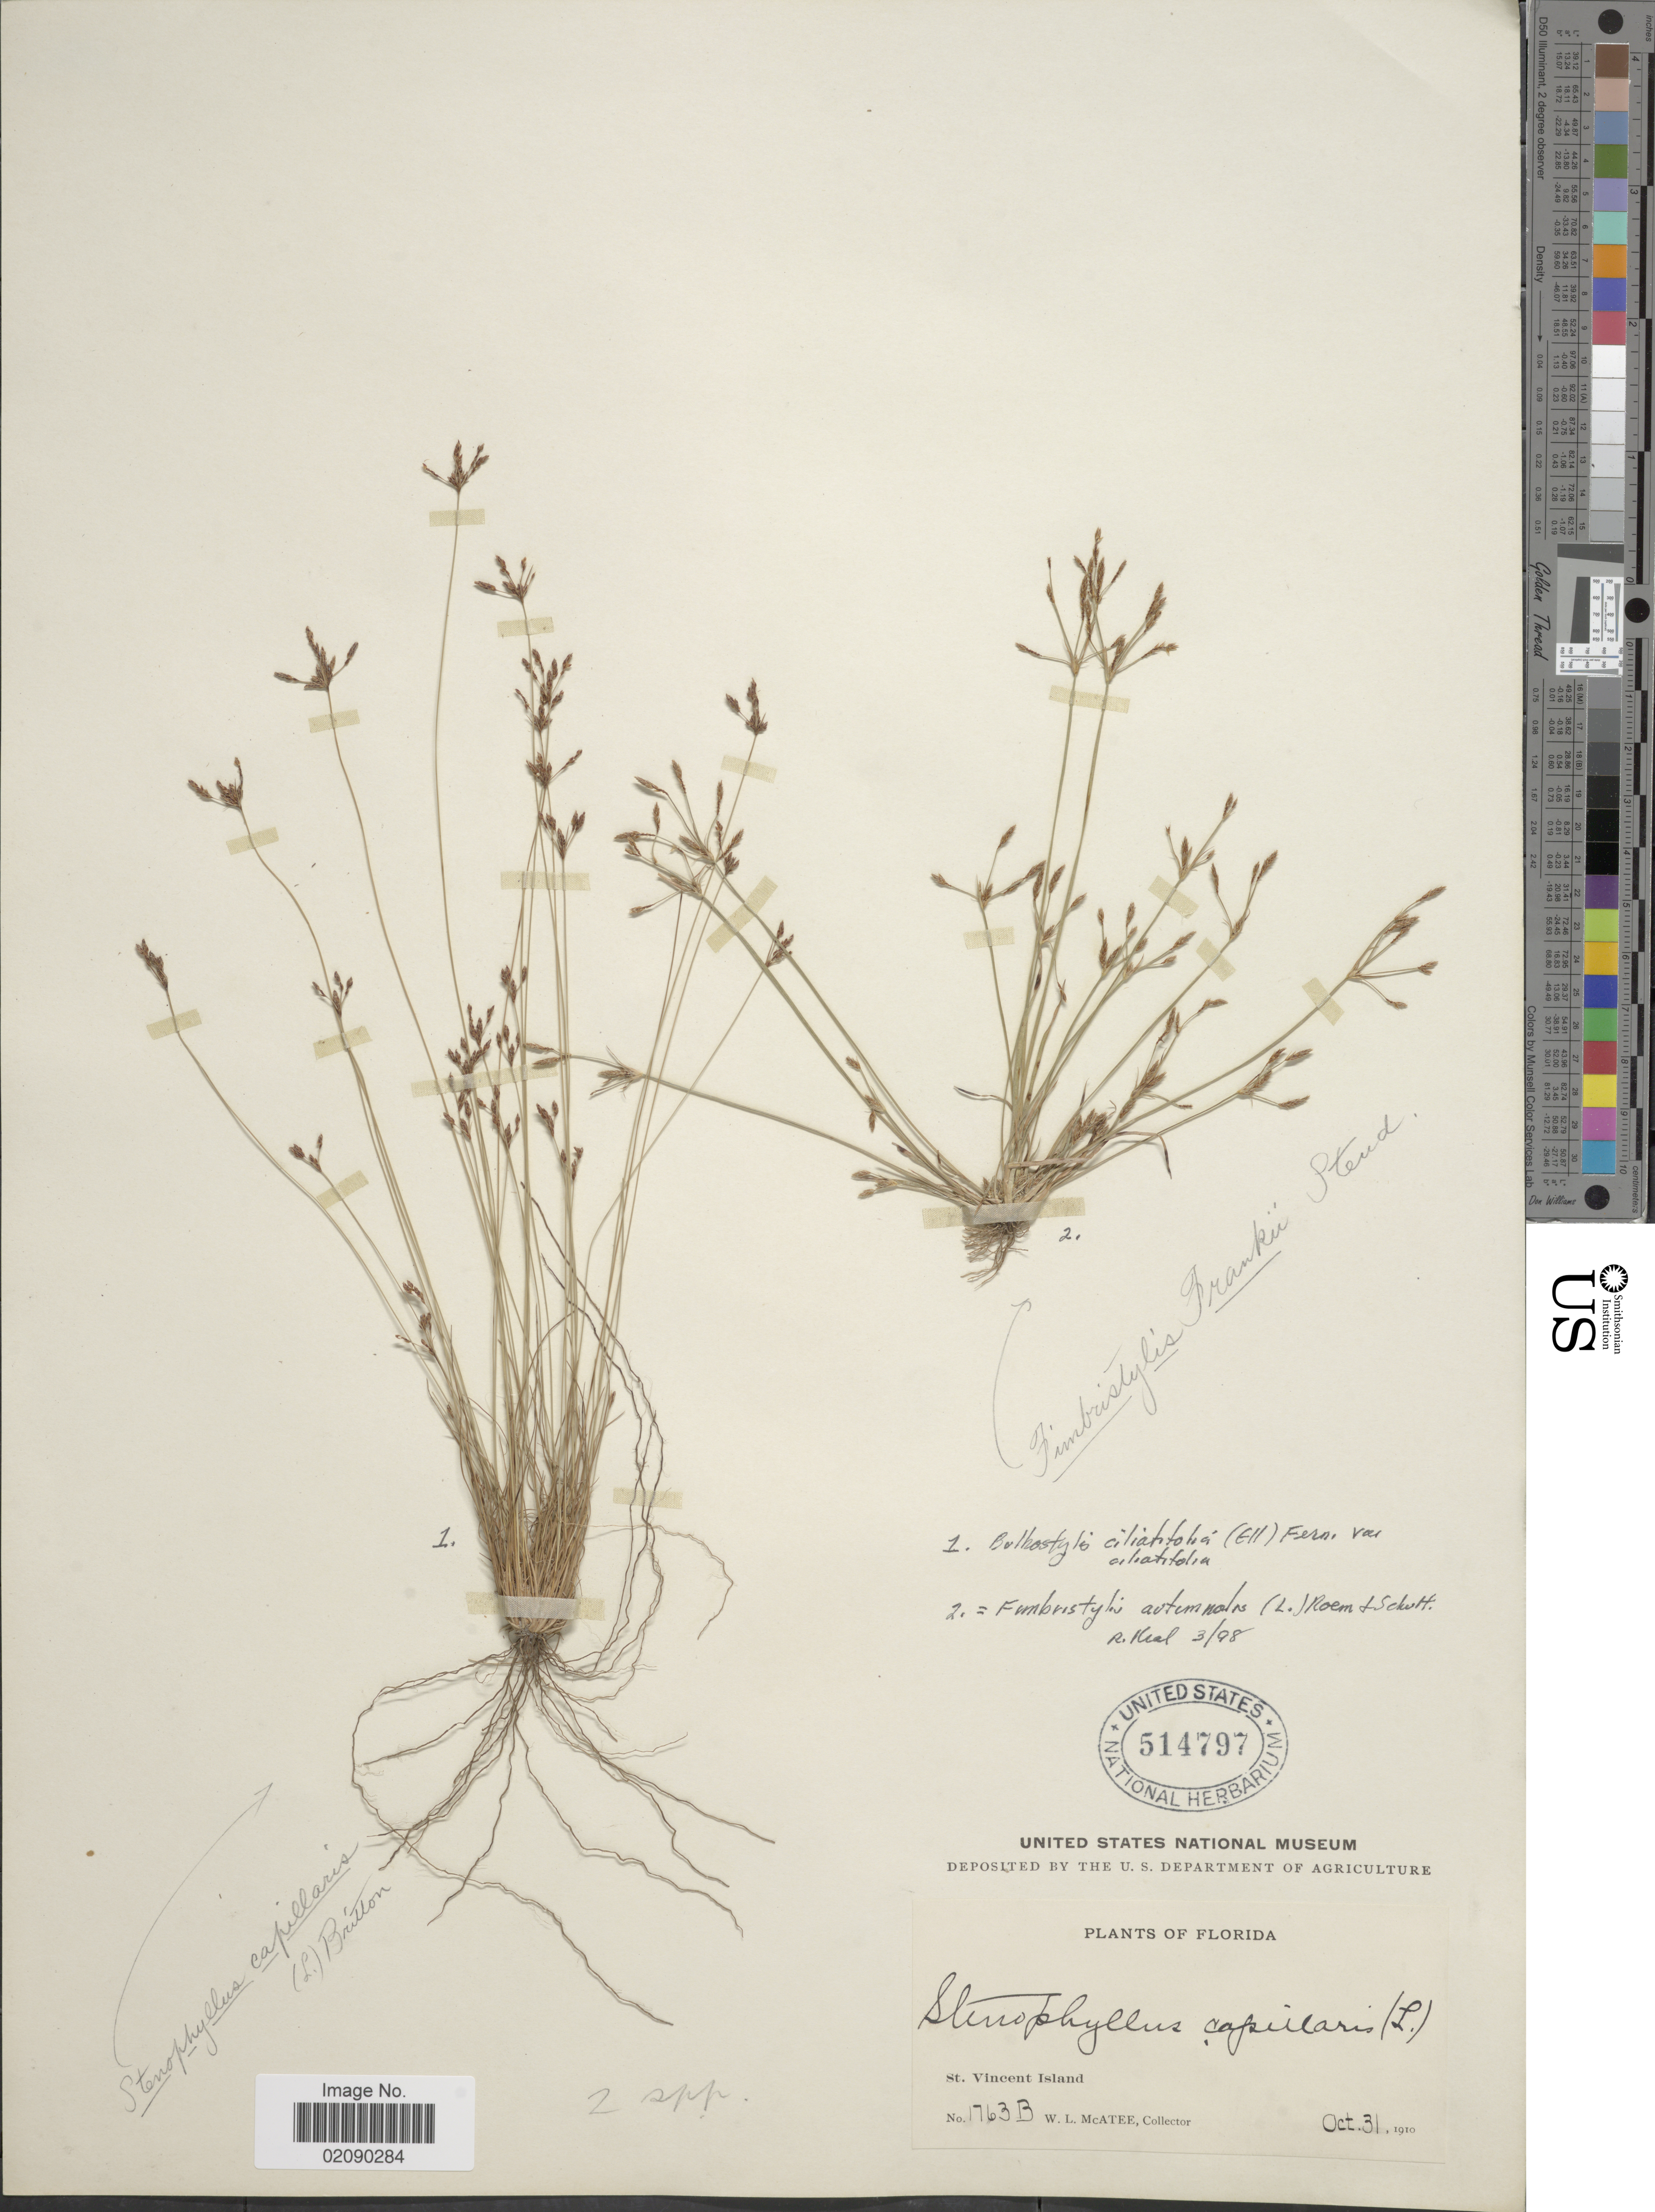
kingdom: Plantae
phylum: Tracheophyta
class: Liliopsida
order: Poales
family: Cyperaceae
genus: Bulbostylis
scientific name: Bulbostylis ciliatifolia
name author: (Elliott) Fernald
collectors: W. McAtee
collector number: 1763B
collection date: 1910-10-31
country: United States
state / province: Florida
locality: St. Vincent Island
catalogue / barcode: US 514797